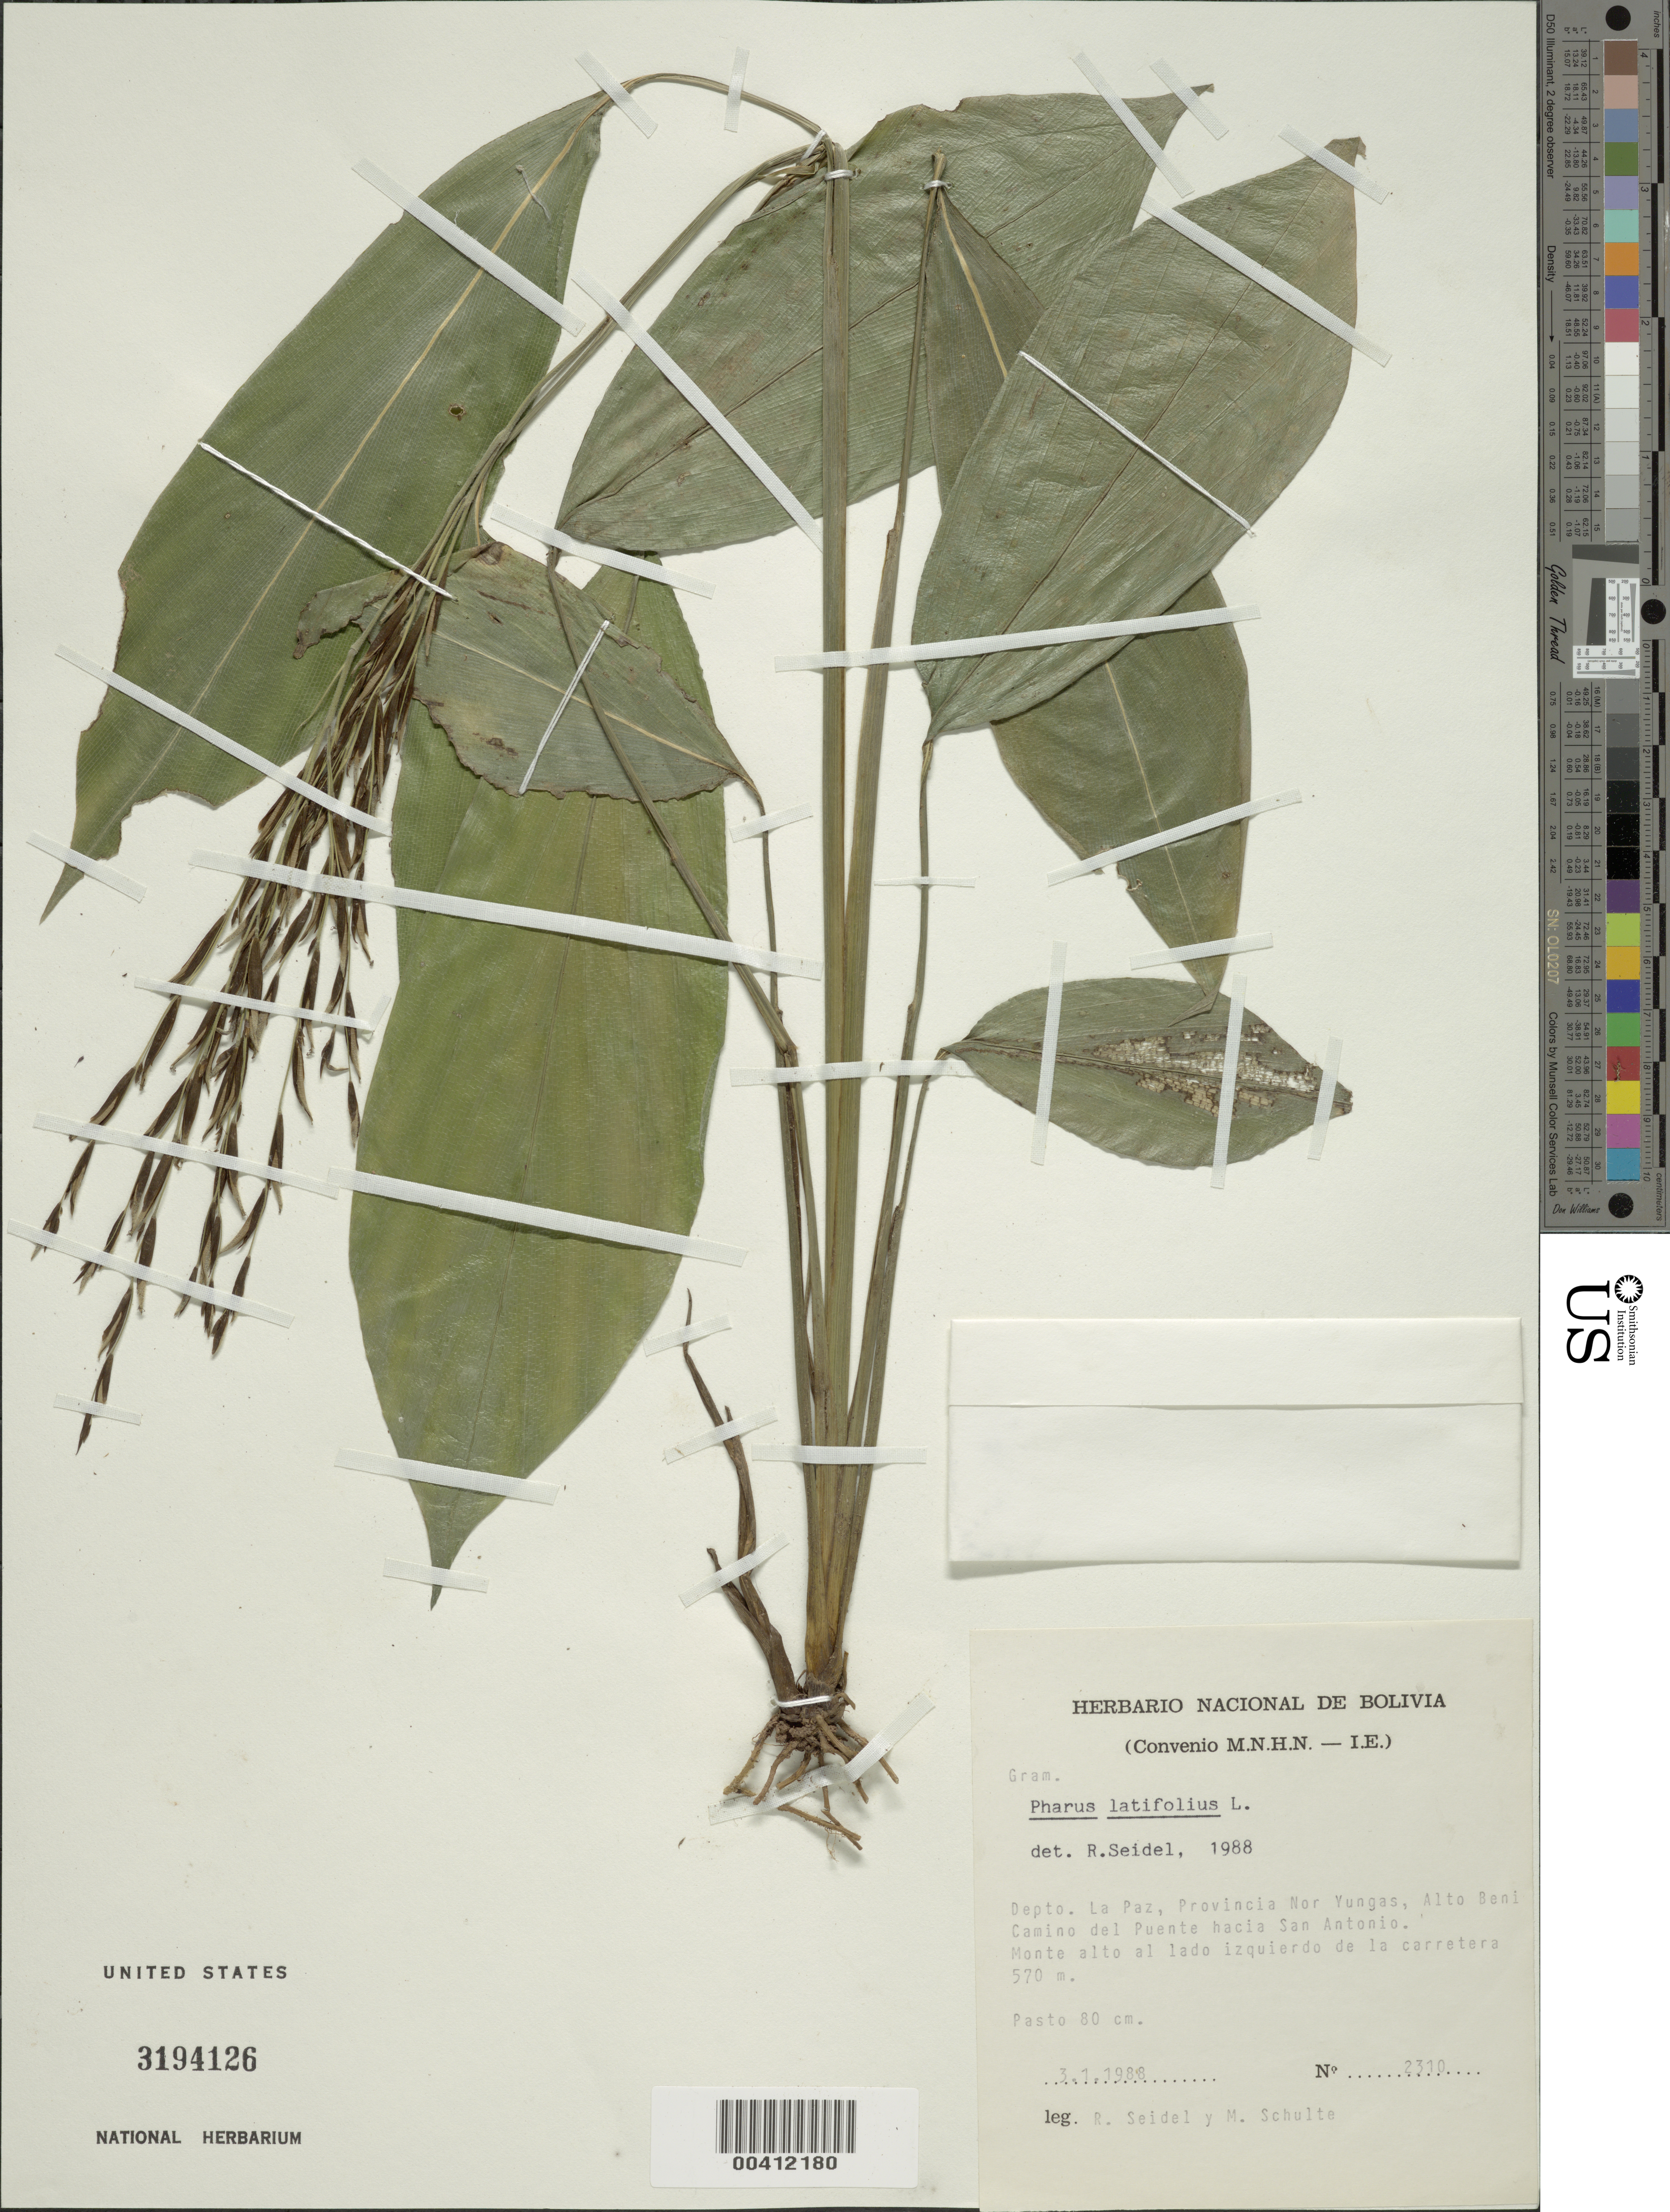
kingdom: Plantae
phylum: Tracheophyta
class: Liliopsida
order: Poales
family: Poaceae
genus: Pharus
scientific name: Pharus latifolius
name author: L.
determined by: Seidel, R.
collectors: R. Seidel & M. Schulte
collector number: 2310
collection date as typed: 03 Jan 1988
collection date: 1988-01-03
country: Bolivia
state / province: La Paz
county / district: Nor Yungas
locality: Alto Beni Camino del Puente Hacia San Antonia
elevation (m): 570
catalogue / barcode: US 3194126